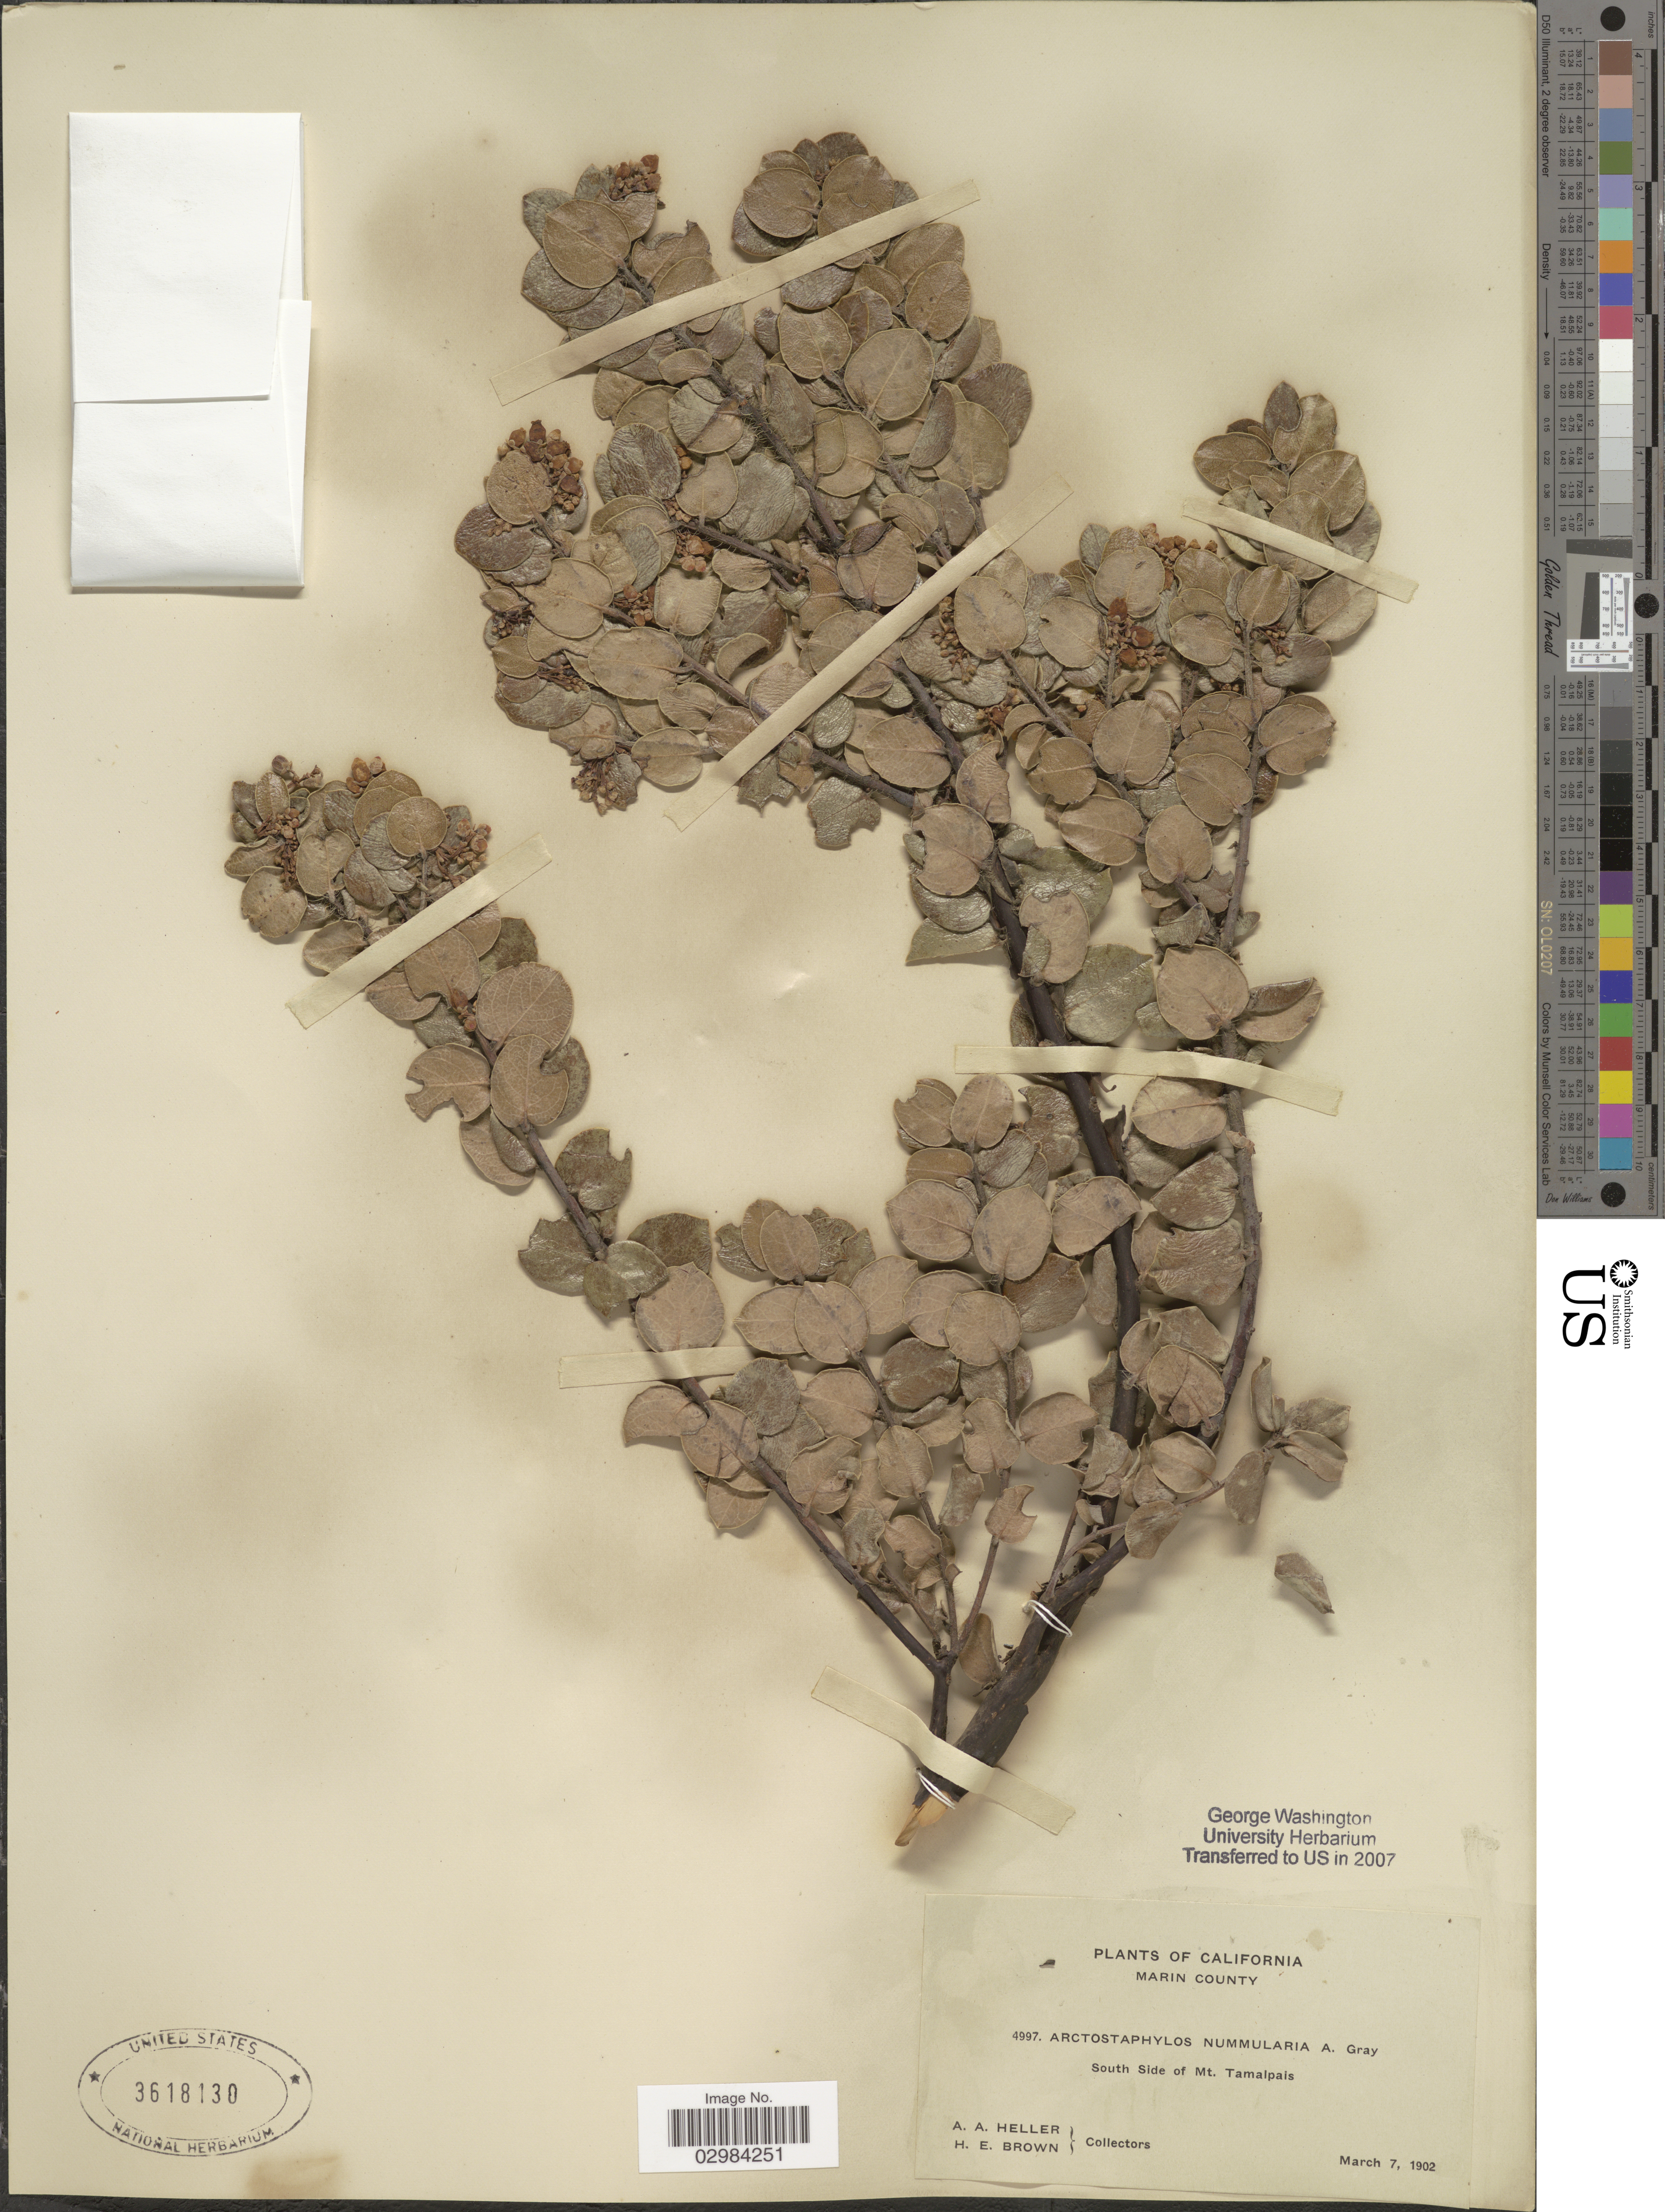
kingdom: Plantae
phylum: Tracheophyta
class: Magnoliopsida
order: Ericales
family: Ericaceae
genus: Arctostaphylos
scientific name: Arctostaphylos nummularia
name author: A. Gray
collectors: A. A. Heller & H. E. Brown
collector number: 4997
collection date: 1902-03-07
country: United States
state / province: California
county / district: Marin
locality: Marin County, South Side of Mt. Tamalpais.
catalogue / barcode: US 3618130